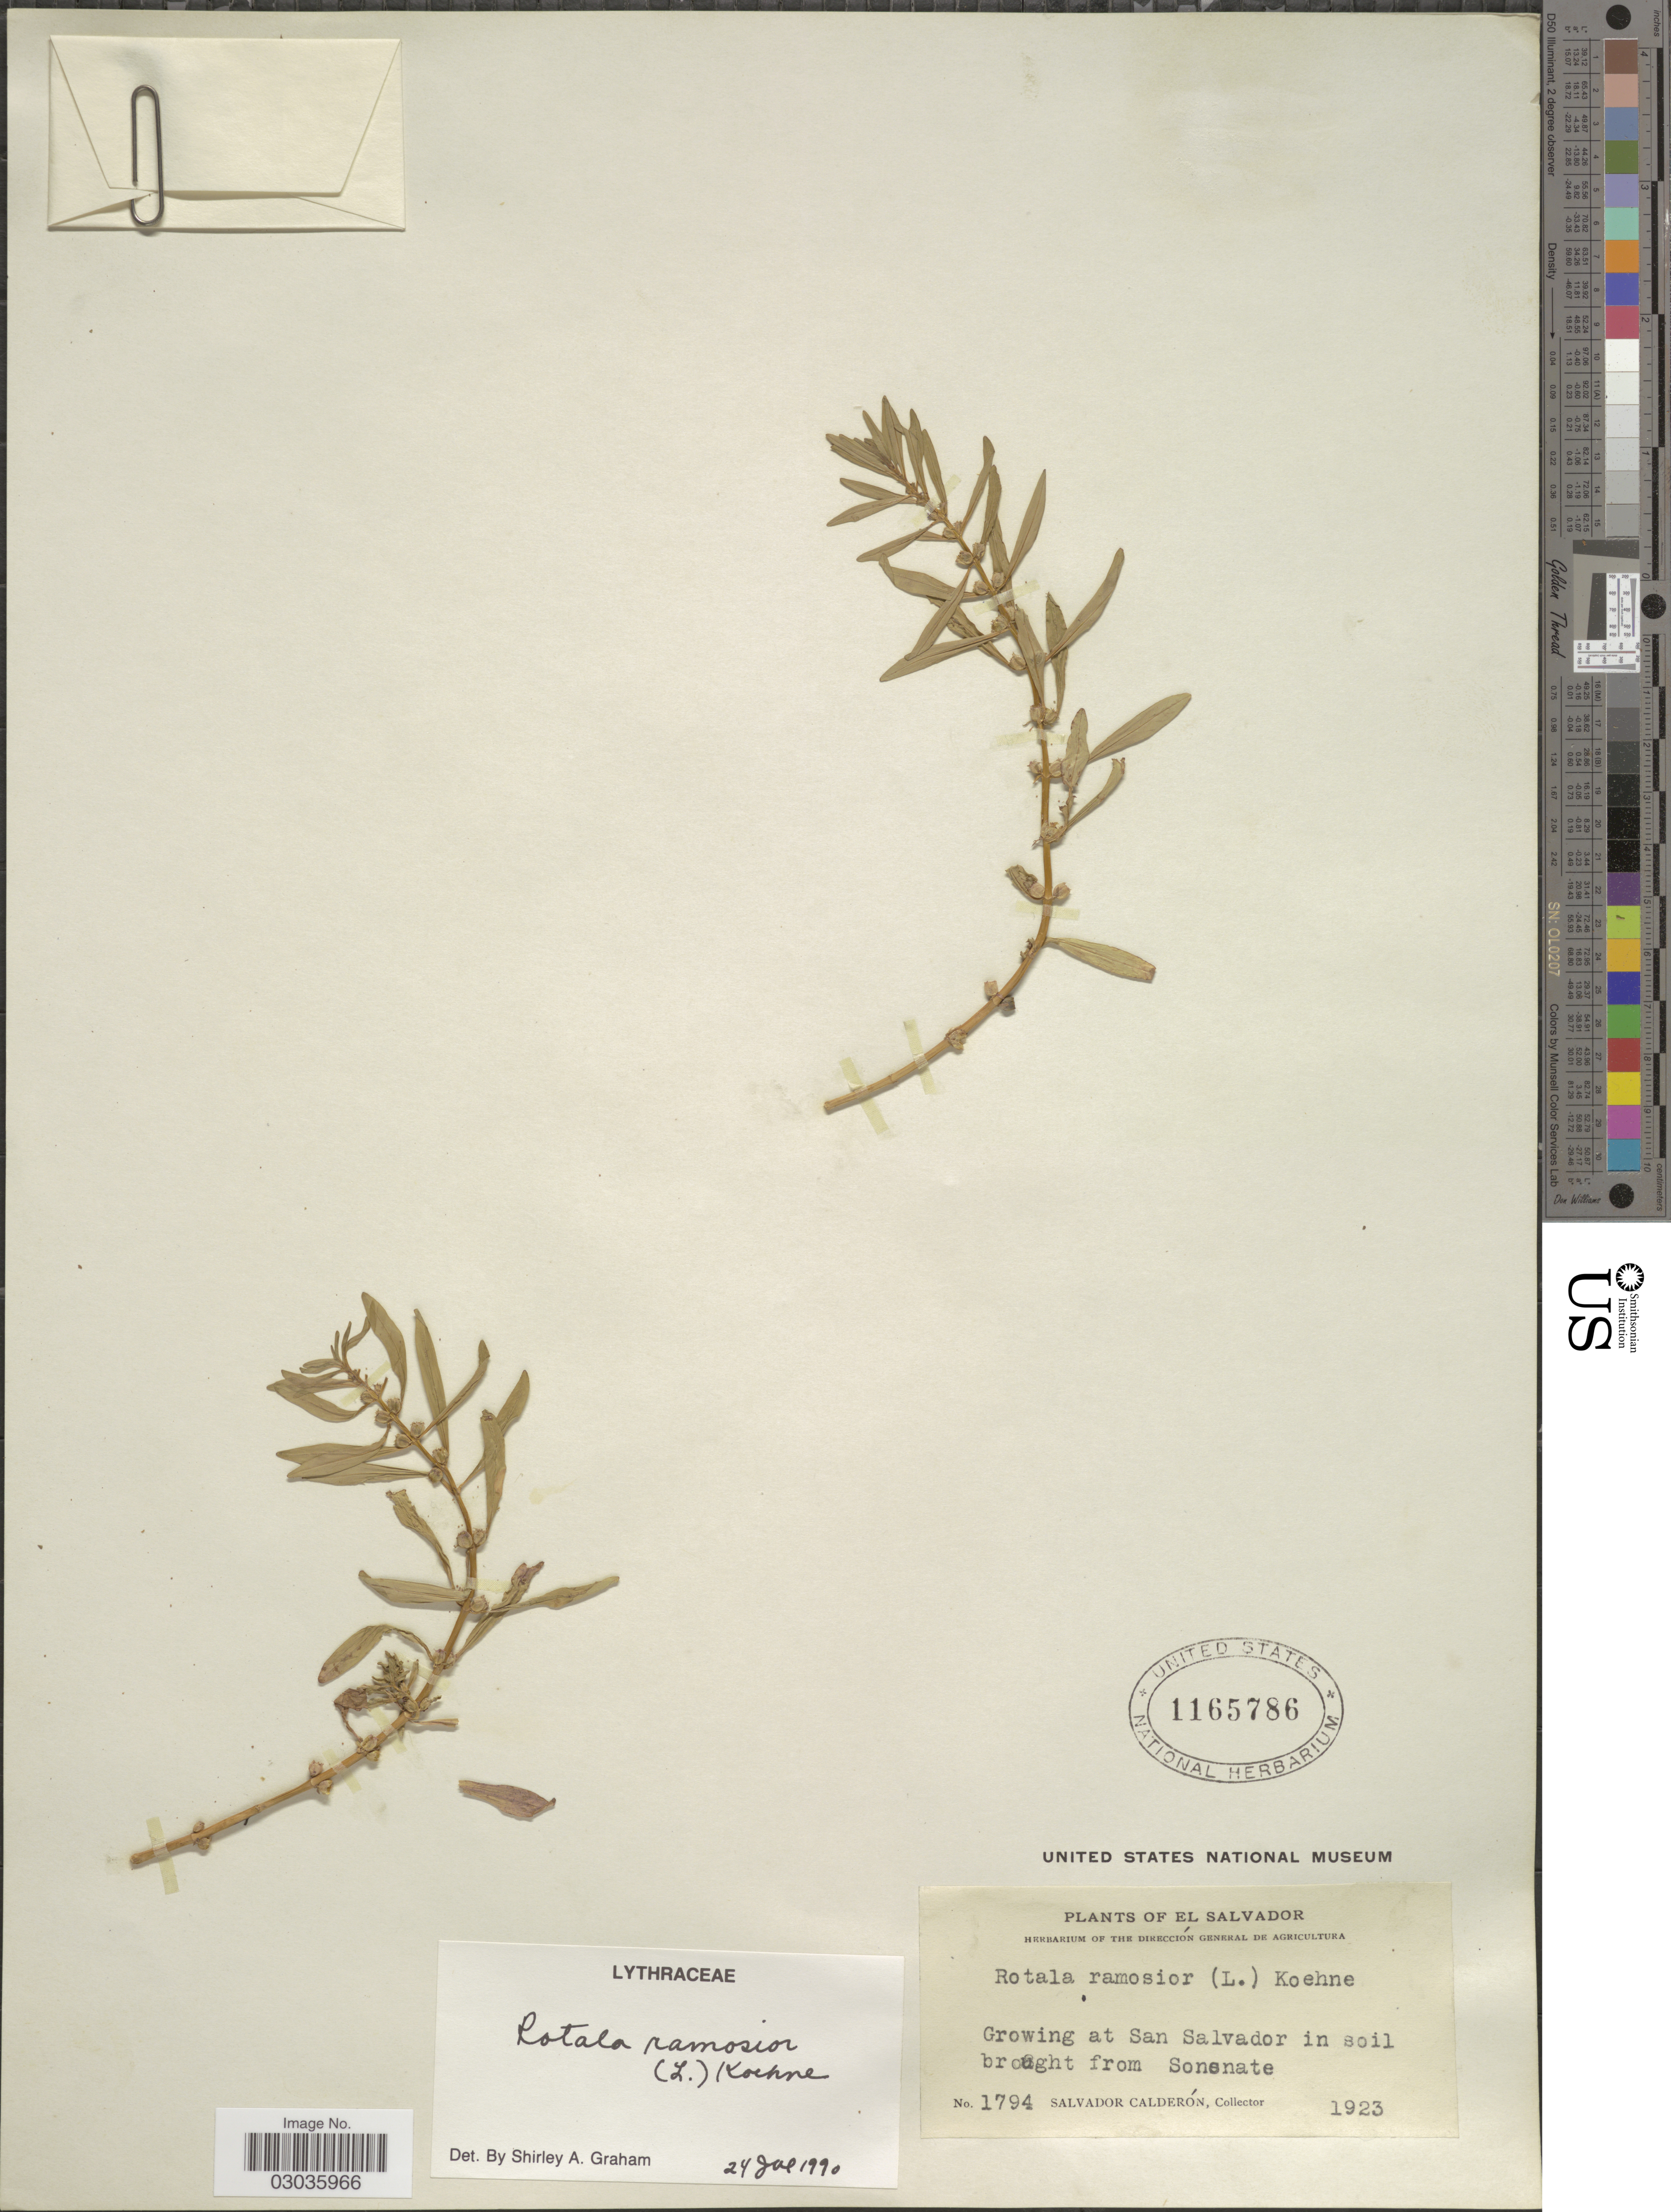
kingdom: Plantae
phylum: Tracheophyta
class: Magnoliopsida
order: Myrtales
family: Lythraceae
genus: Rotala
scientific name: Rotala ramosior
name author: (L.) Koehne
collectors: S. Calderón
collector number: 1794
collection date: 1923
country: El Salvador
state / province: San Salvador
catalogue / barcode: US 1165786